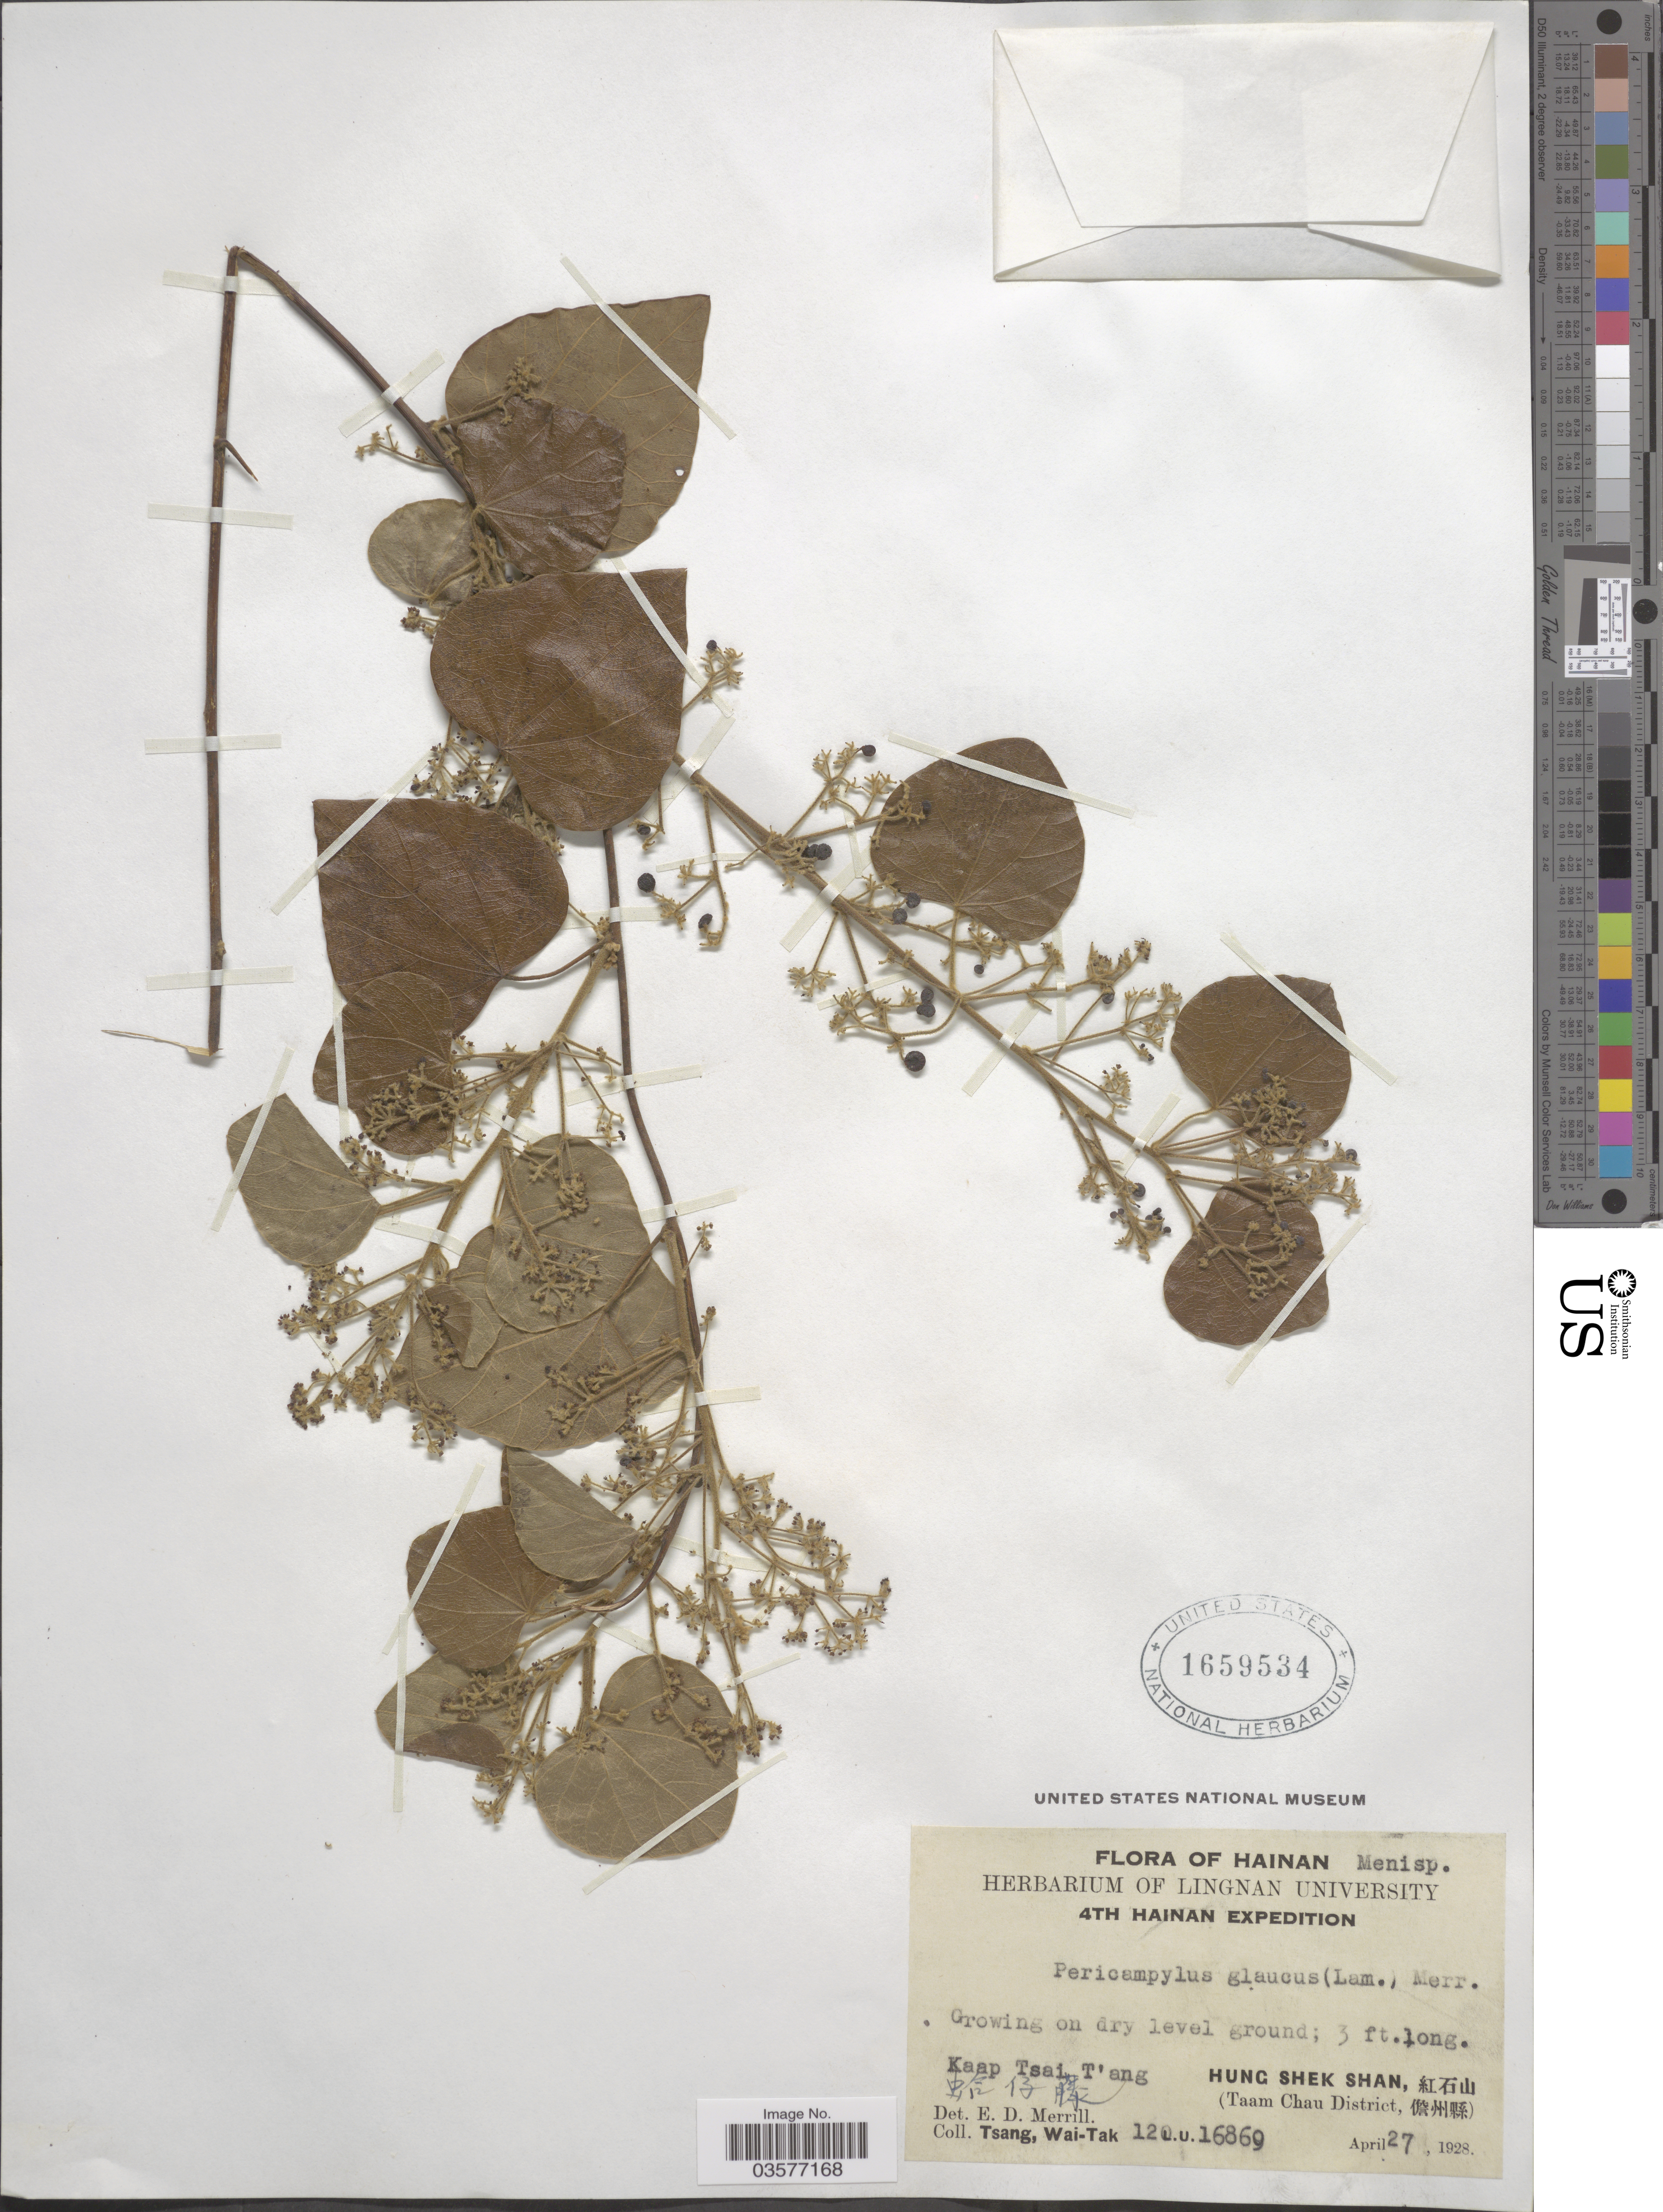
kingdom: Plantae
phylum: Tracheophyta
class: Magnoliopsida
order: Ranunculales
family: Menispermaceae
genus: Pericampylus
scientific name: Pericampylus glaucus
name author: (Lam.) Merr.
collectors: W. T. Tsang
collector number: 120 L.U. 16860*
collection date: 1928-04-27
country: China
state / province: Hainan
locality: Kaap Tsai T'ang, Hung Shek Shan, X. (Taam Chau District, X).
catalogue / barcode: US 1659534